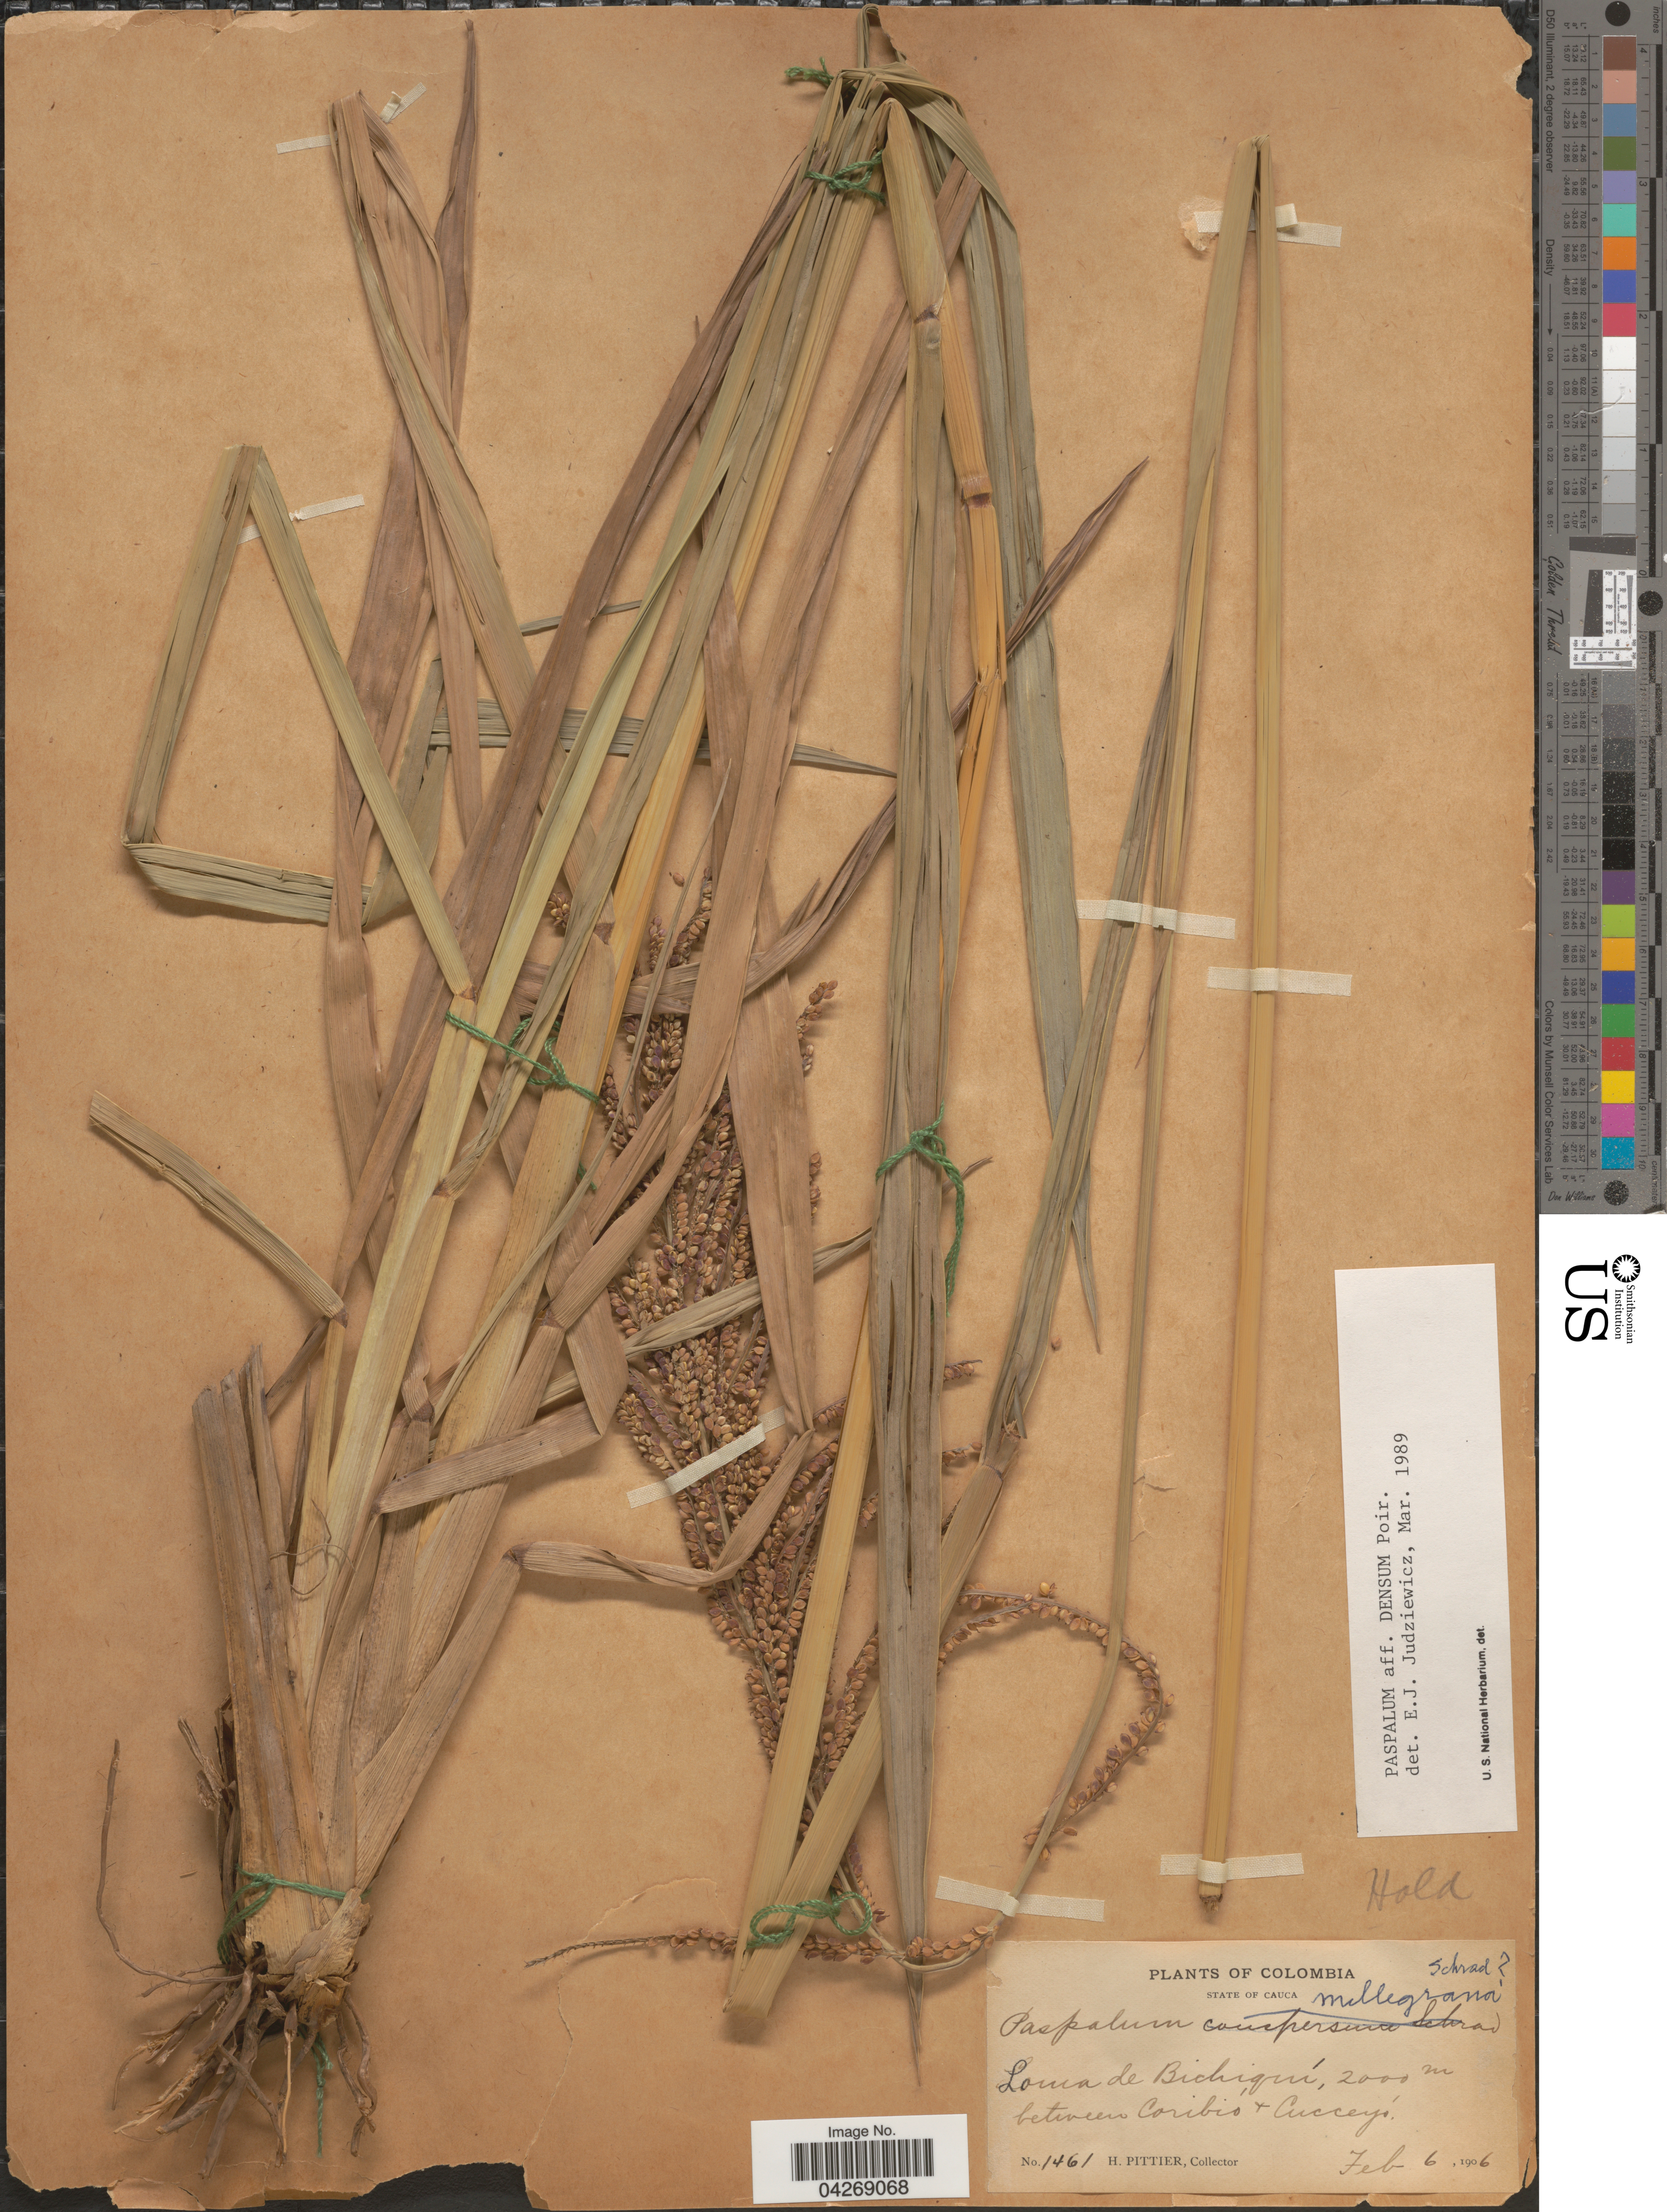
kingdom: Plantae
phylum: Tracheophyta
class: Liliopsida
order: Poales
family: Poaceae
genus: Paspalum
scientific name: Paspalum densum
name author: Poir.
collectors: H. F. Pittier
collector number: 1461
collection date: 1906-02-06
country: Colombia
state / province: Cauca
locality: Loma de Bichiquí, between Coribió & Cucceyó.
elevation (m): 2000